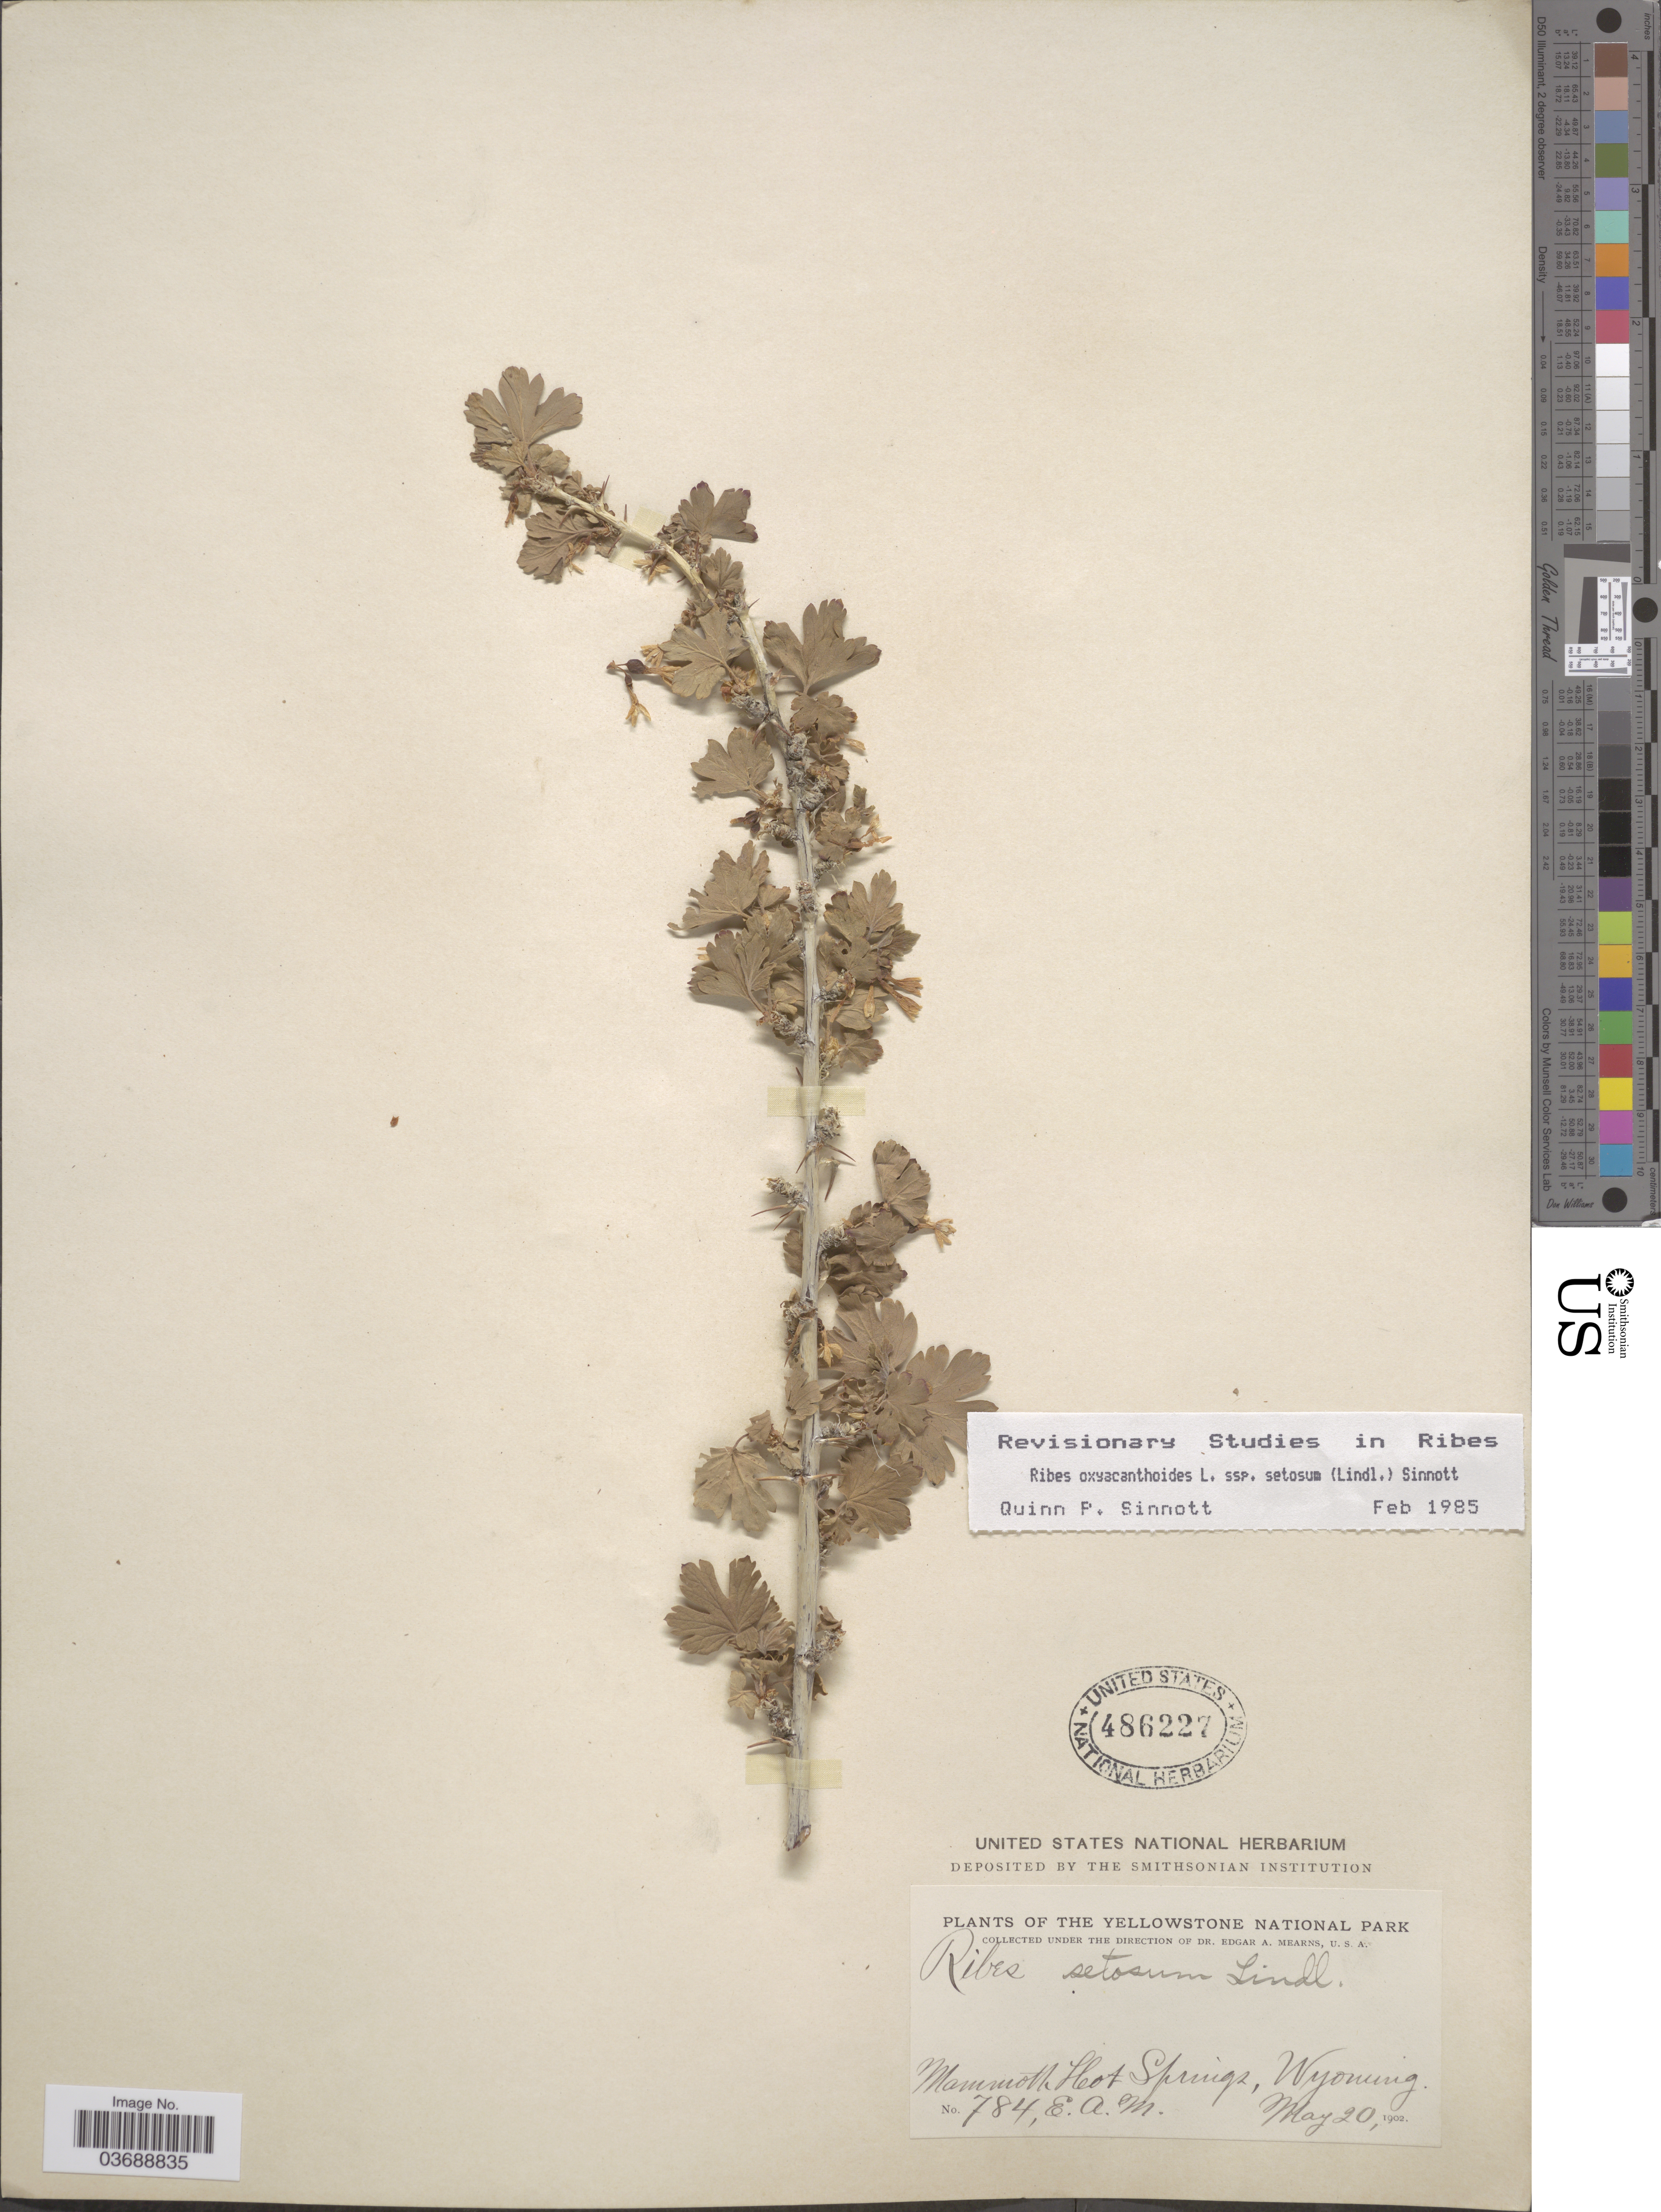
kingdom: Plantae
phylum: Tracheophyta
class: Magnoliopsida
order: Saxifragales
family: Grossulariaceae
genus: Ribes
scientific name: Ribes oxyacanthoides subsp. setosum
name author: (Lindl.) Q.P. Sinnott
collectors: E. A. Mearns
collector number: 784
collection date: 1902-05-20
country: United States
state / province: Wyoming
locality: The Yellowstone National Park. Mammoth Hot Springs.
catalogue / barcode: US 486227